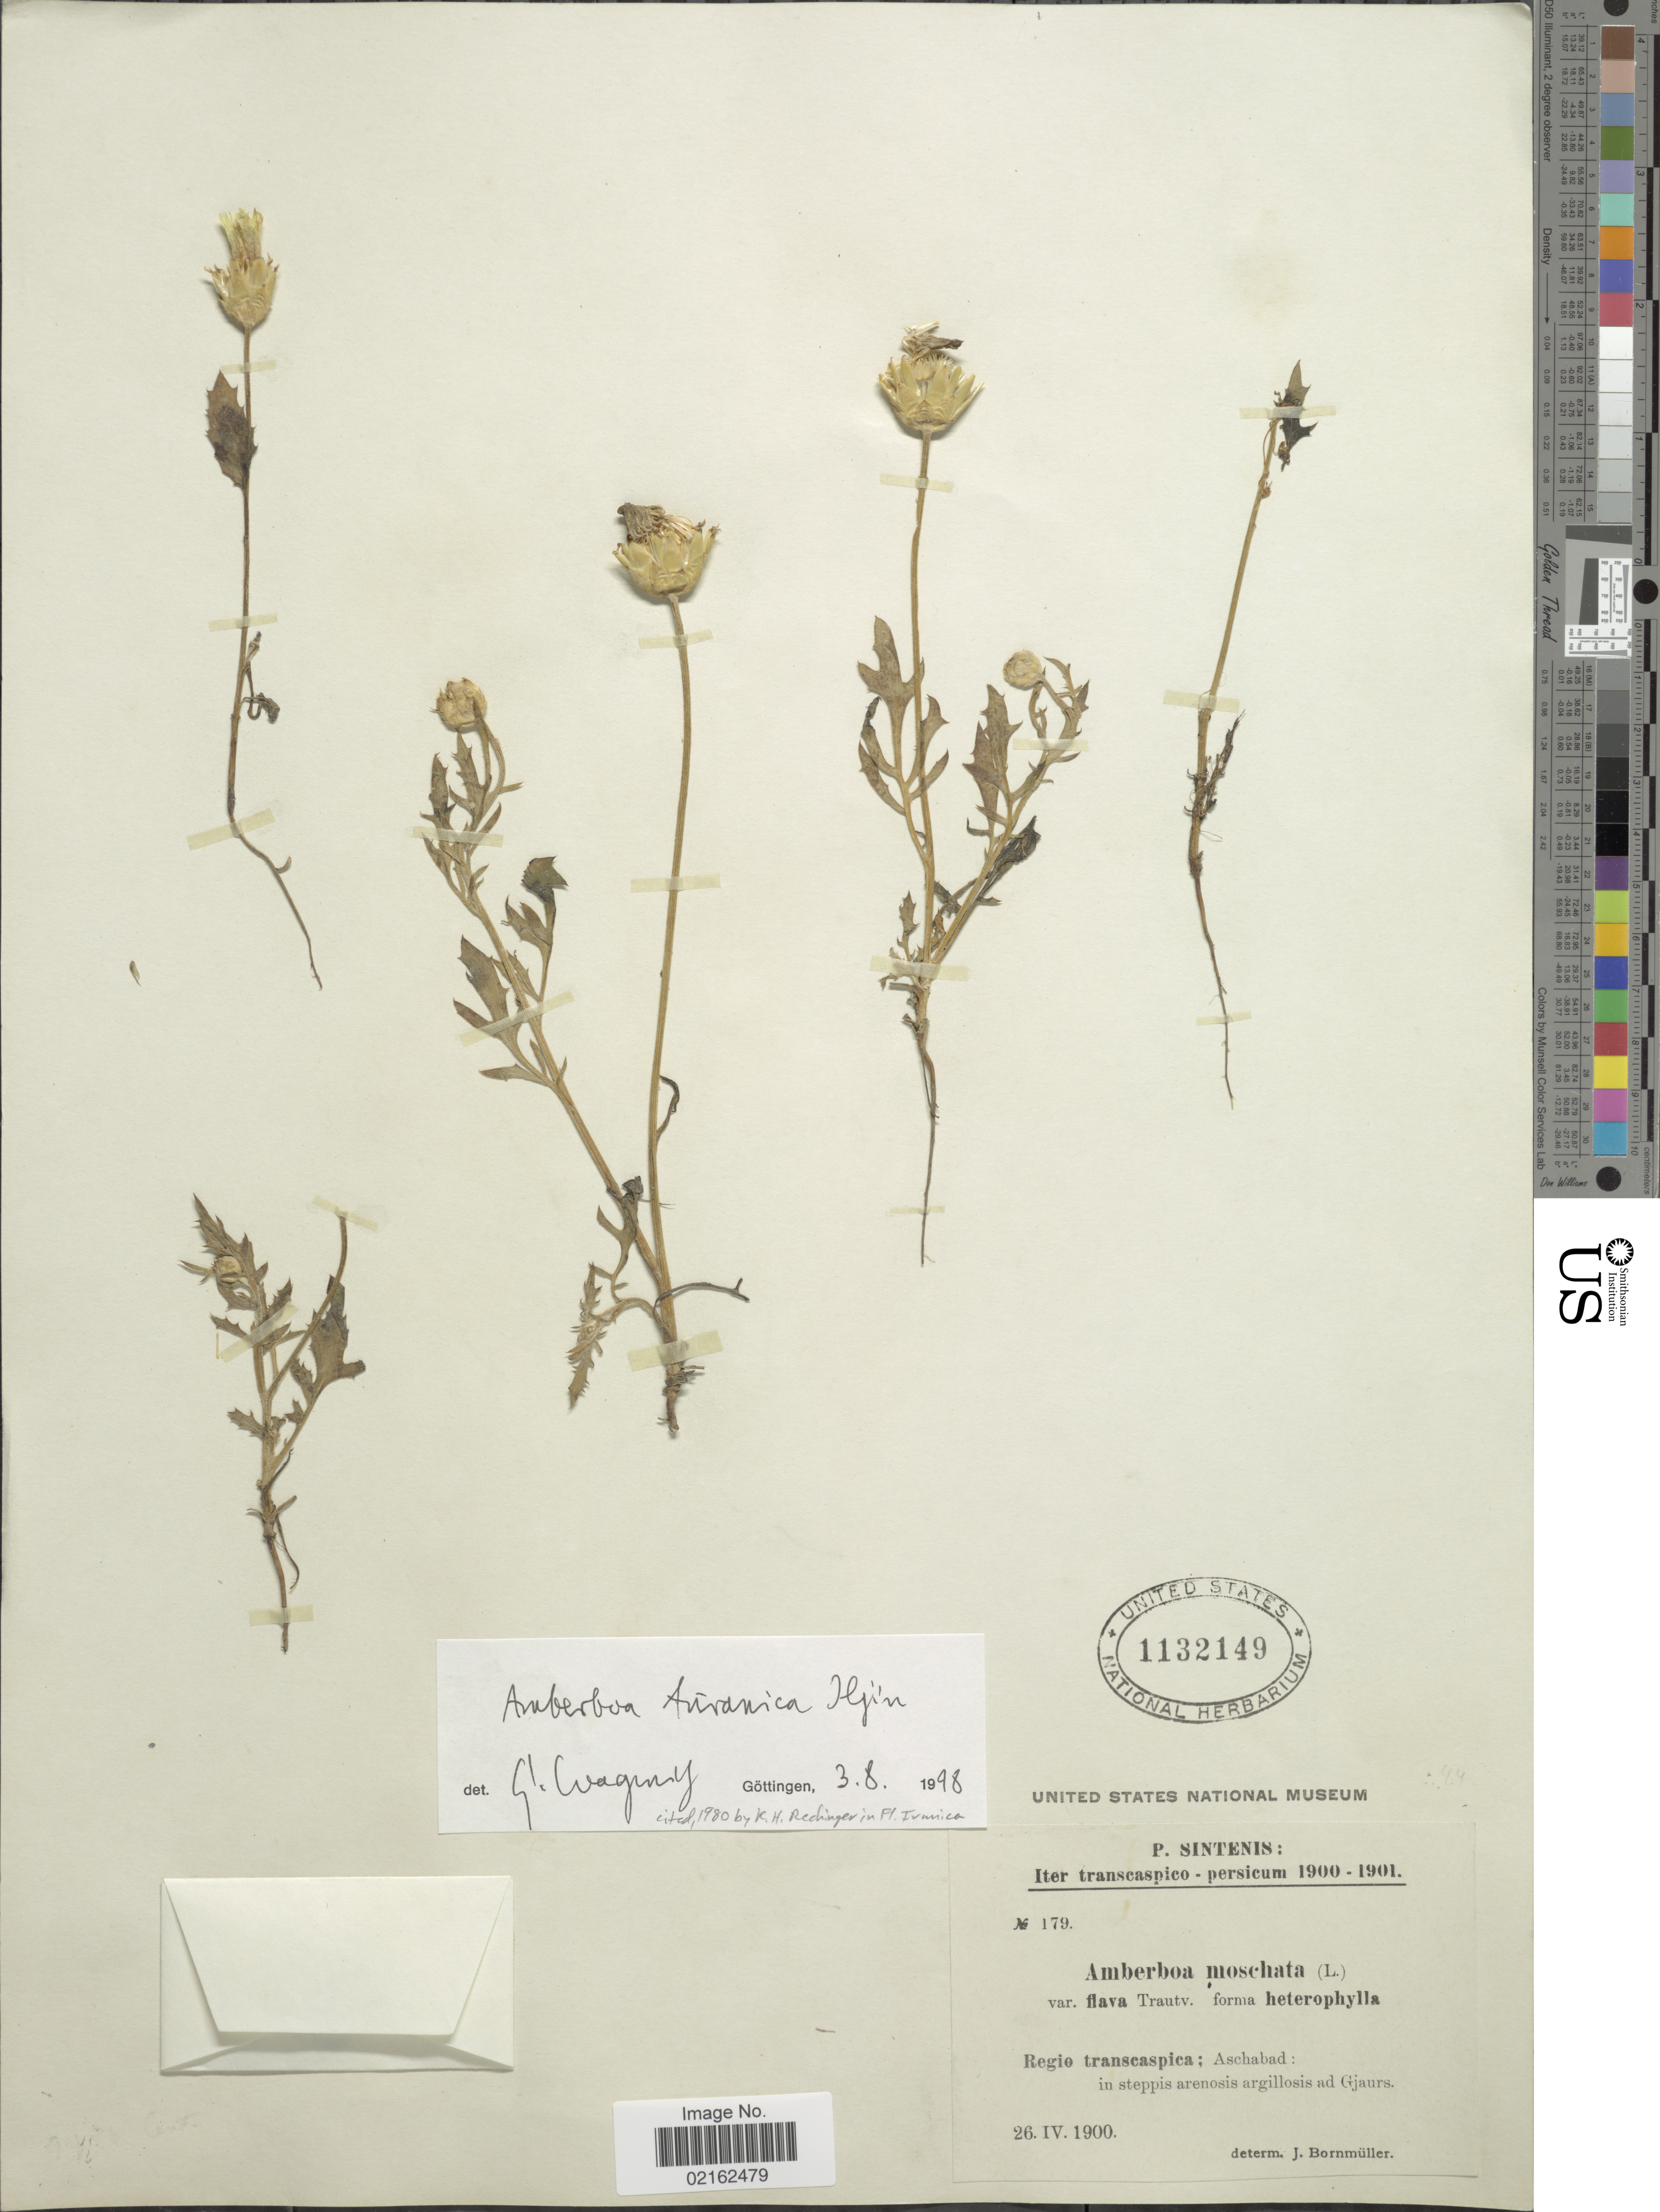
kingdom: Plantae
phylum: Tracheophyta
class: Magnoliopsida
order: Asterales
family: Asteraceae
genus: Amberboa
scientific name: Amberboa turanica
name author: Iljin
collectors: P. Sintenis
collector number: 179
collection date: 1900-04-26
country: Iran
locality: Transcaspico-persicum, Regio transcaspica, Aschabad, ad Gjaurs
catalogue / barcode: US 1132149